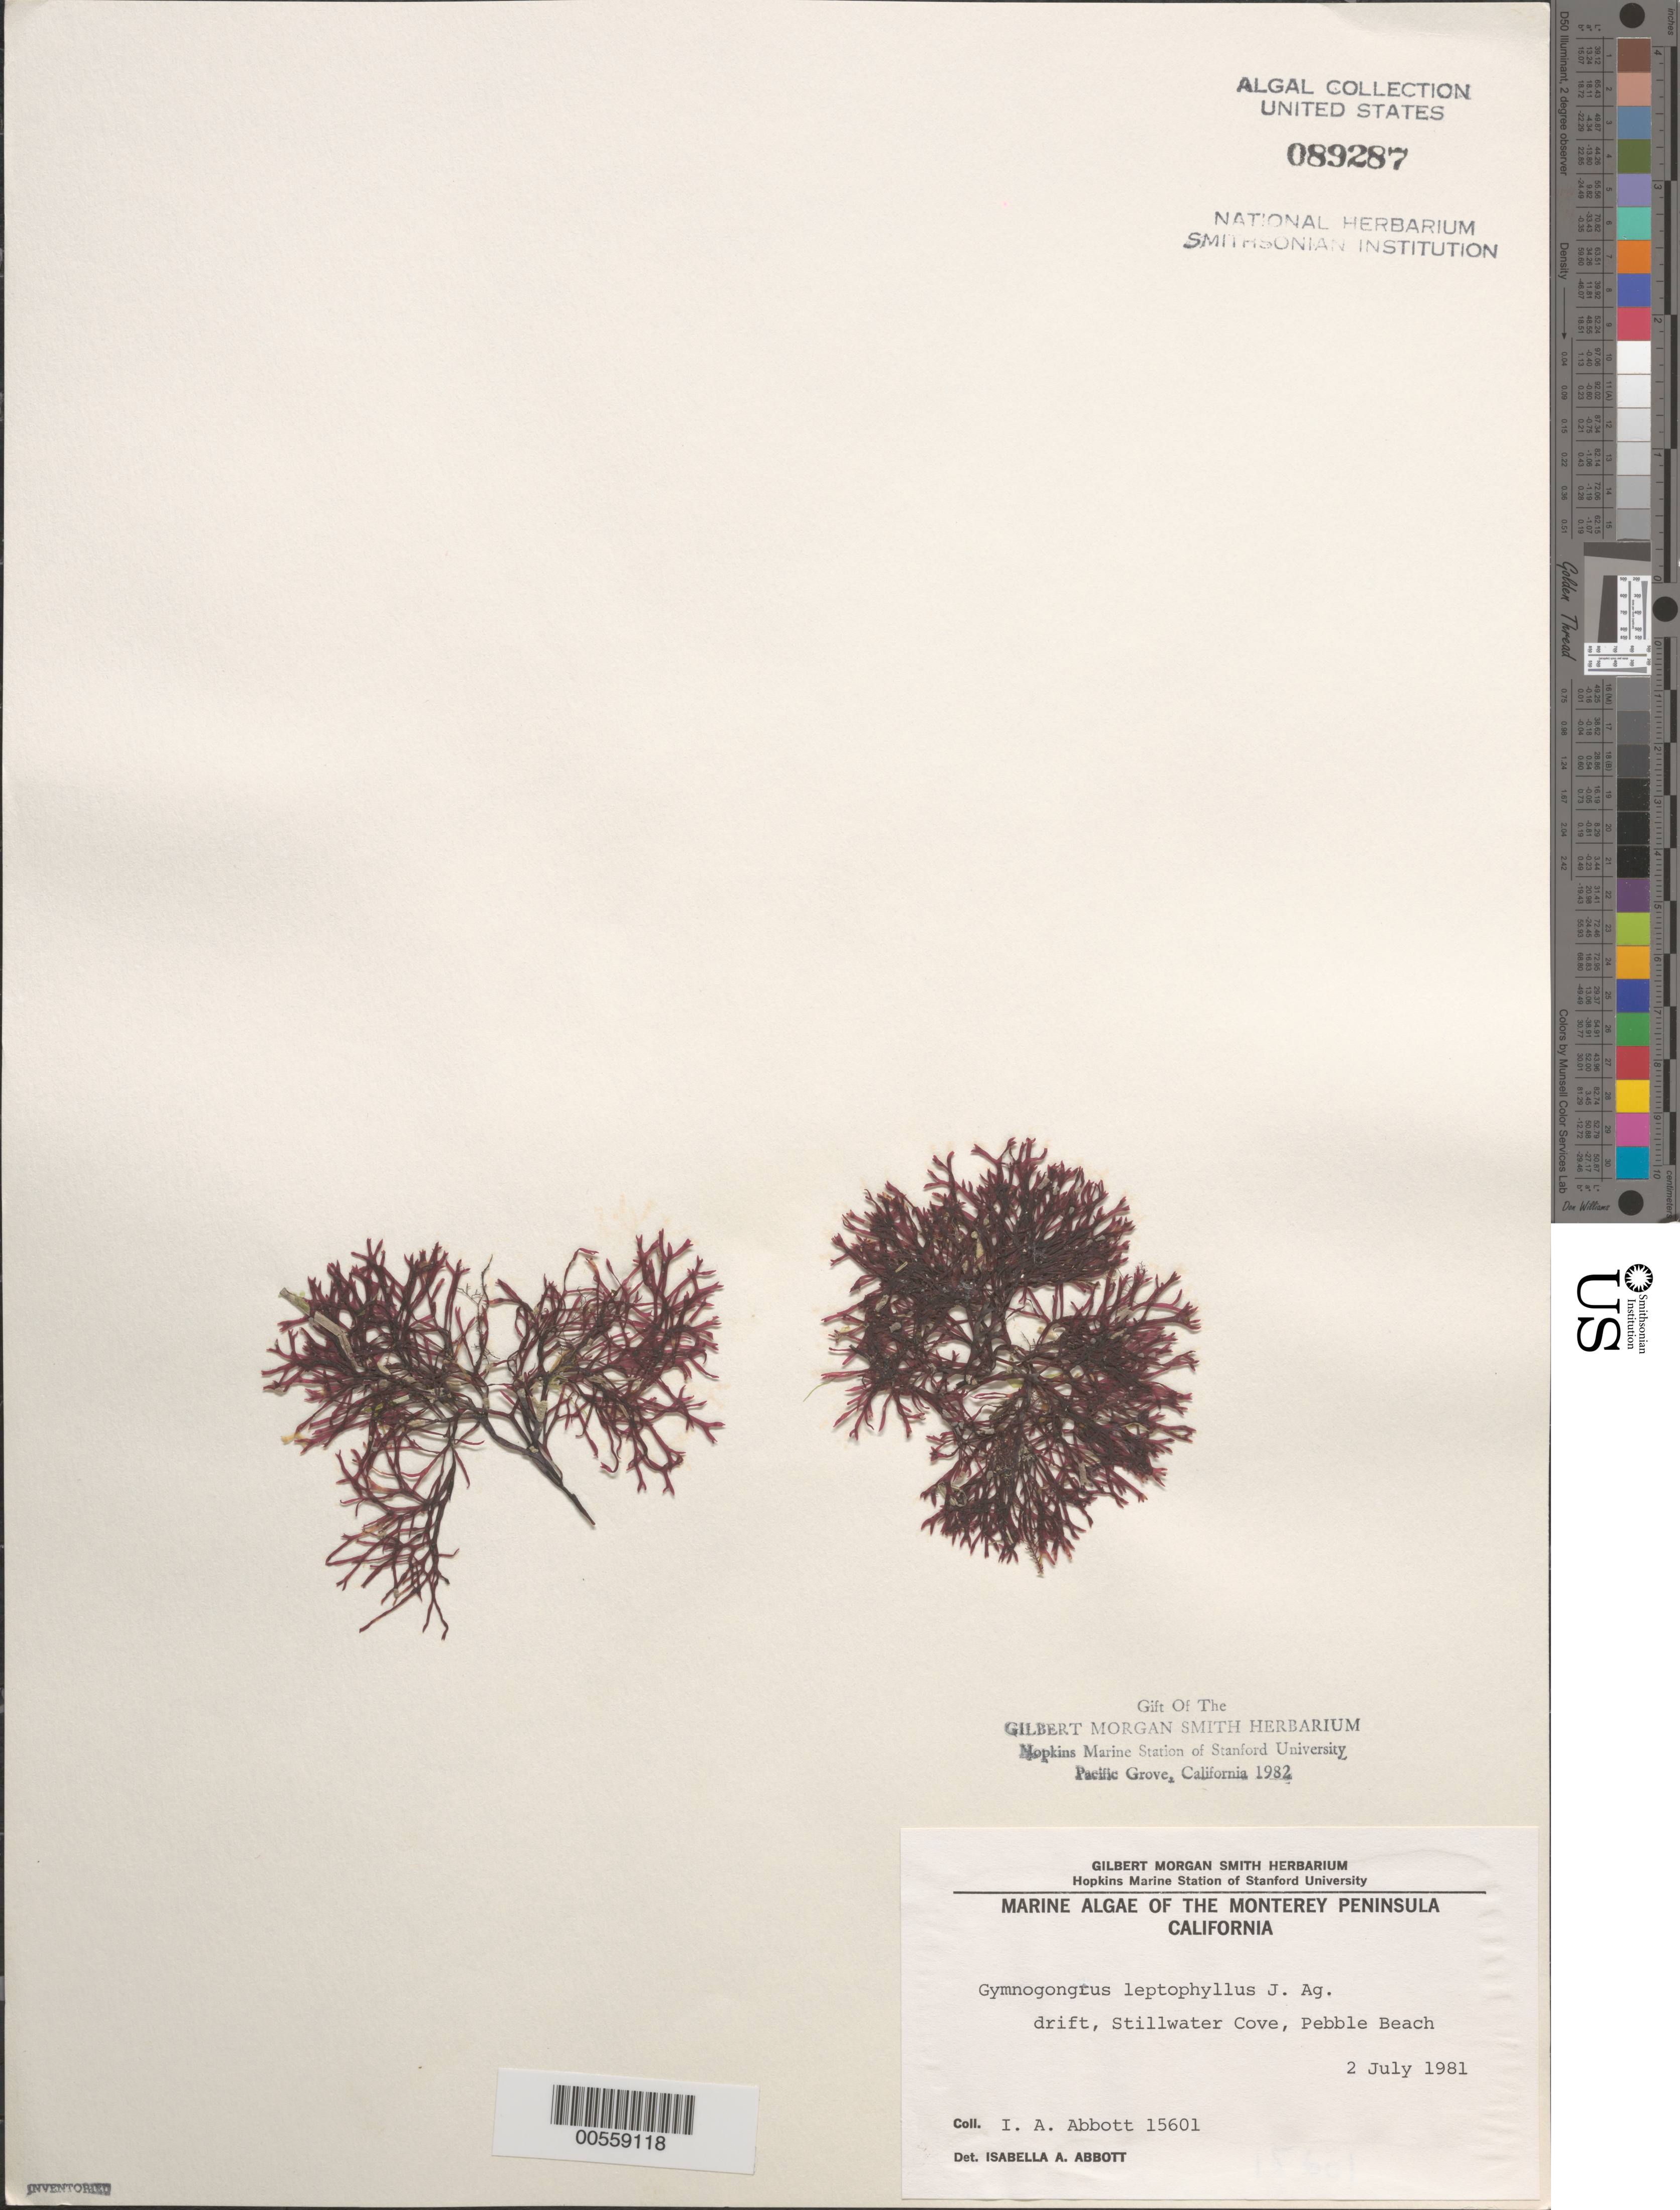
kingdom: Plantae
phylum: Rhodophyta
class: Florideophyceae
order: Gigartinales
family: Phyllophoraceae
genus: Besa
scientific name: Besa leptophylla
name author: (J. Agardh) M.S.Calderon & K.A. Miller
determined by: Algae name updating Project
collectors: I. A. Abbott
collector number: IAA 15601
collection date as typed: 02 Jul 1981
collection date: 1981-07-02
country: United States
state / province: California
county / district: Monterey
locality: Stillwater Cove, Pebble Beach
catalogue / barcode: US 89287